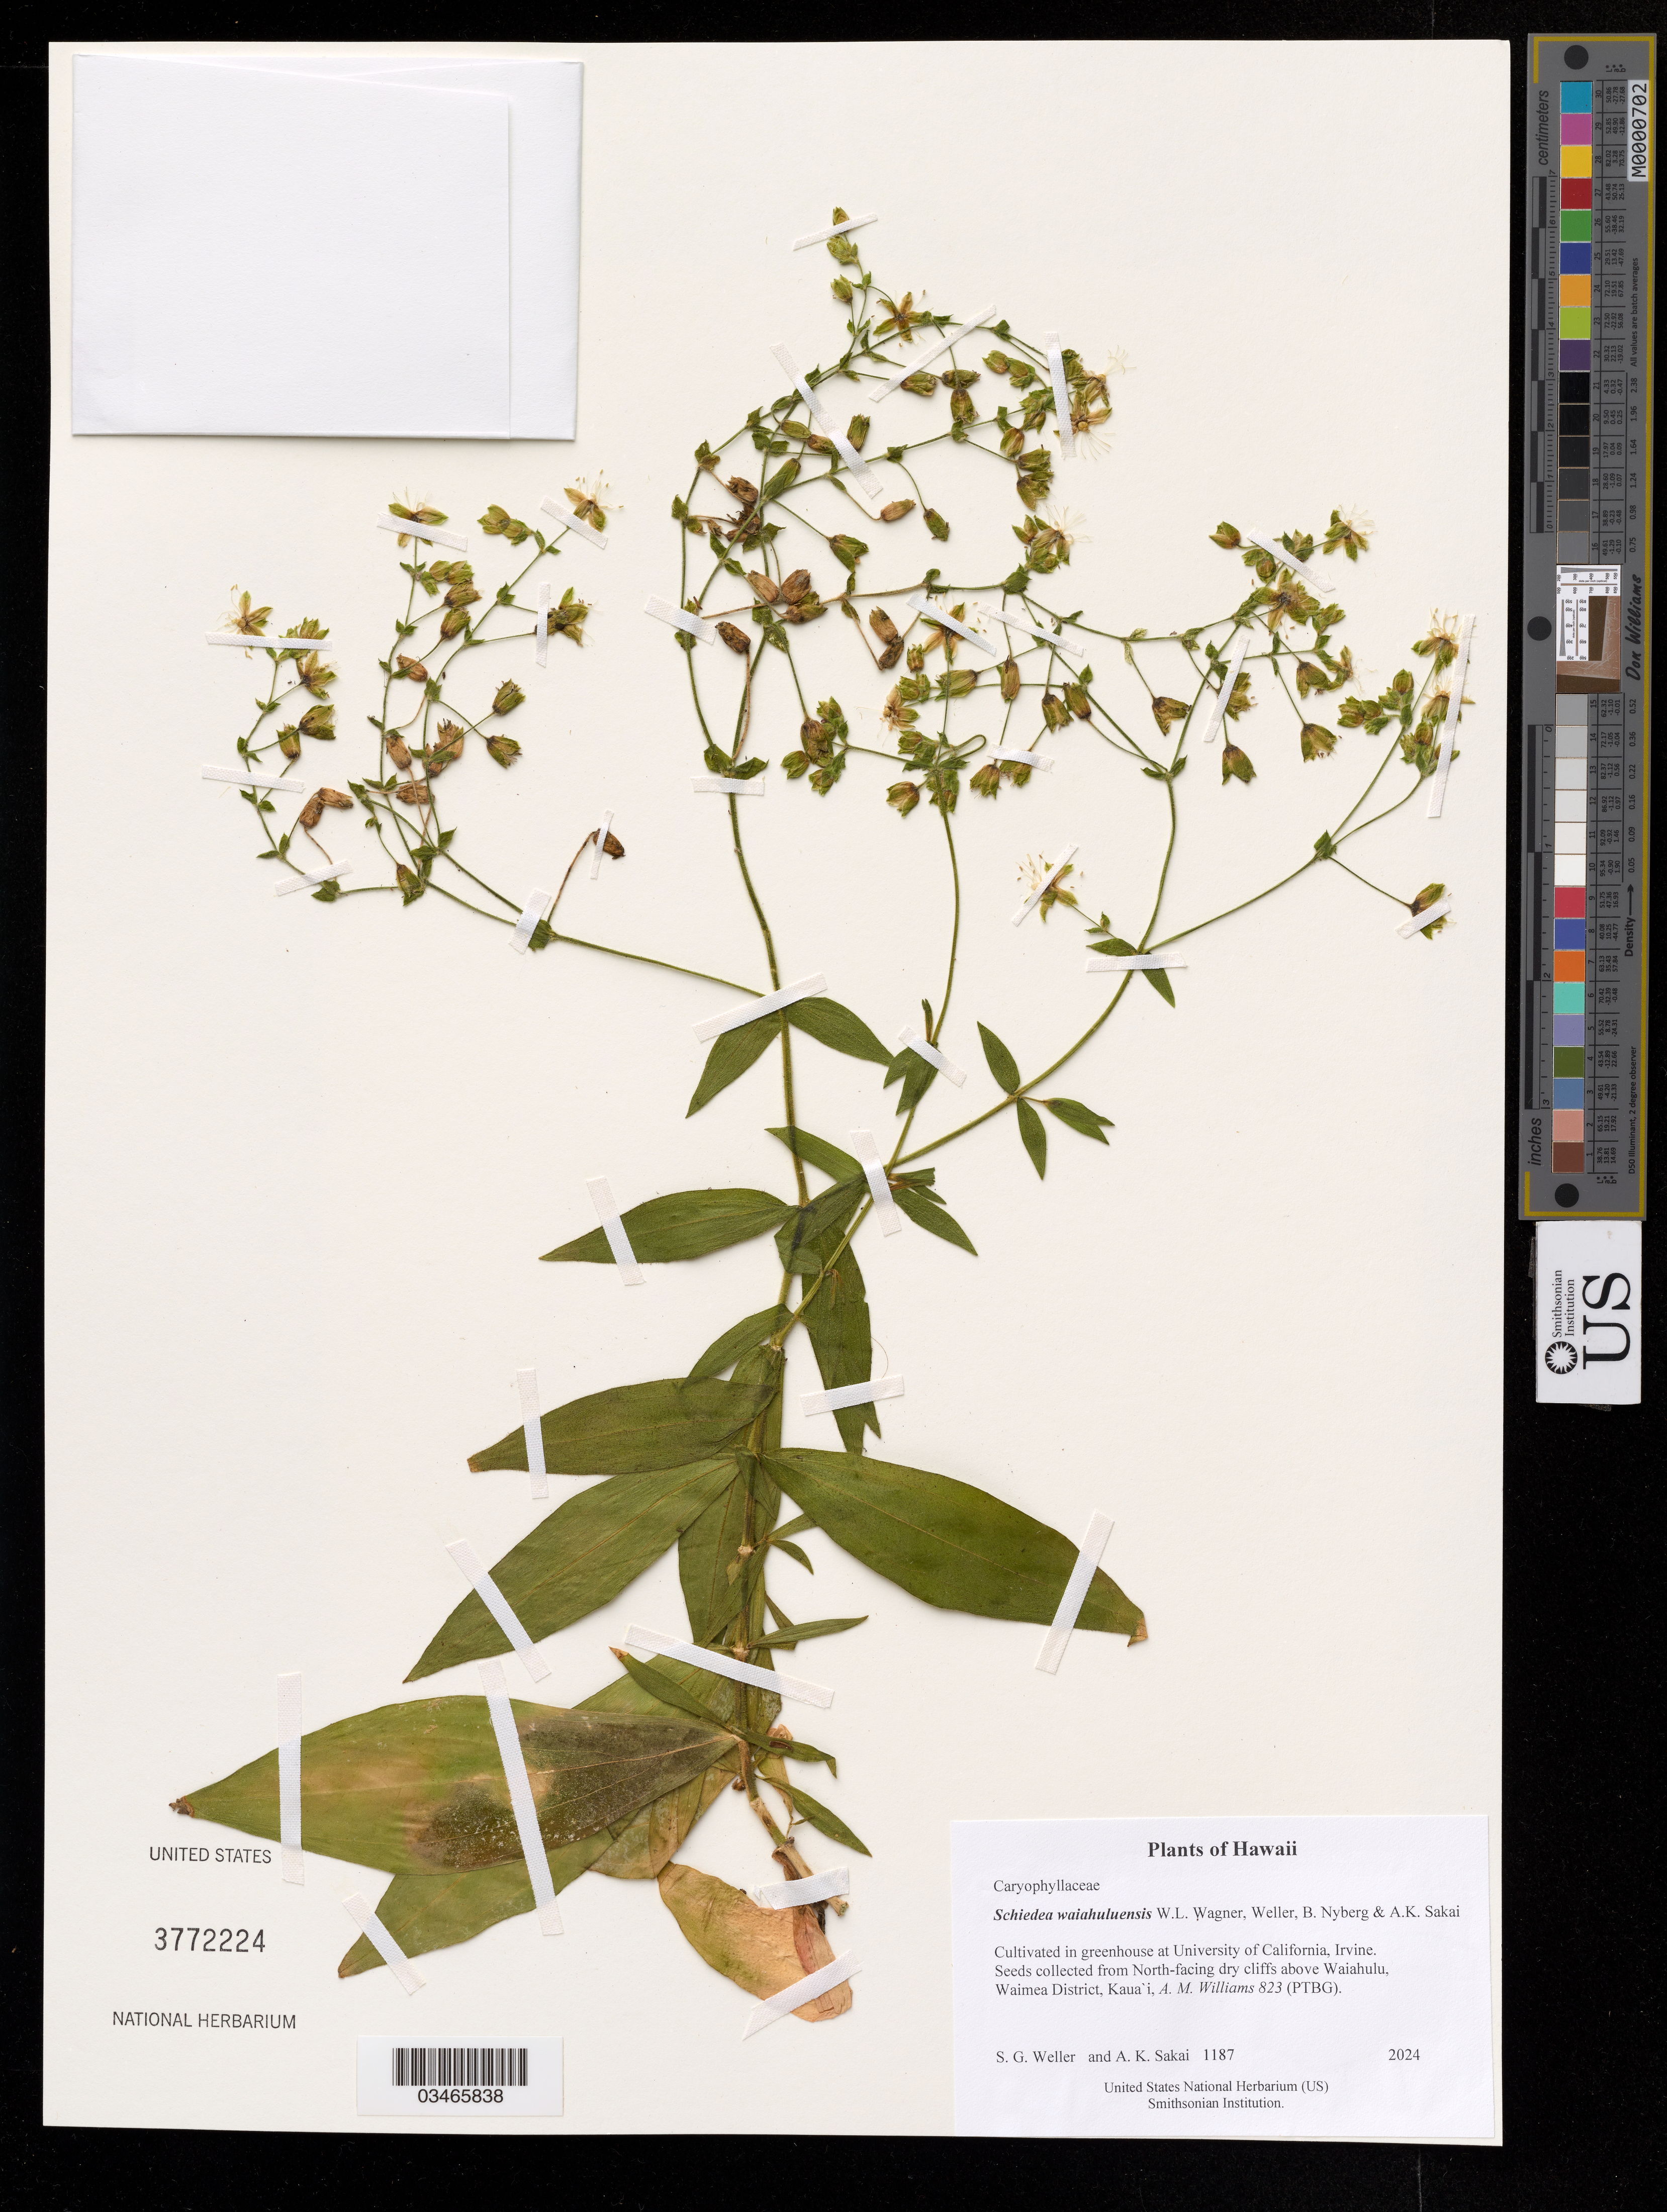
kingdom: Plantae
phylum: Tracheophyta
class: Magnoliopsida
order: Caryophyllales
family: Caryophyllaceae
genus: Schiedea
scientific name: Schiedea waiahuluensis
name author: W.L. Wagner et al.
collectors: S. G. Weller & A. Sakai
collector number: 1187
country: United States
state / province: California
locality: Cultivated in greenhouse at University if California, Irvine.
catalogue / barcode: US 3772224